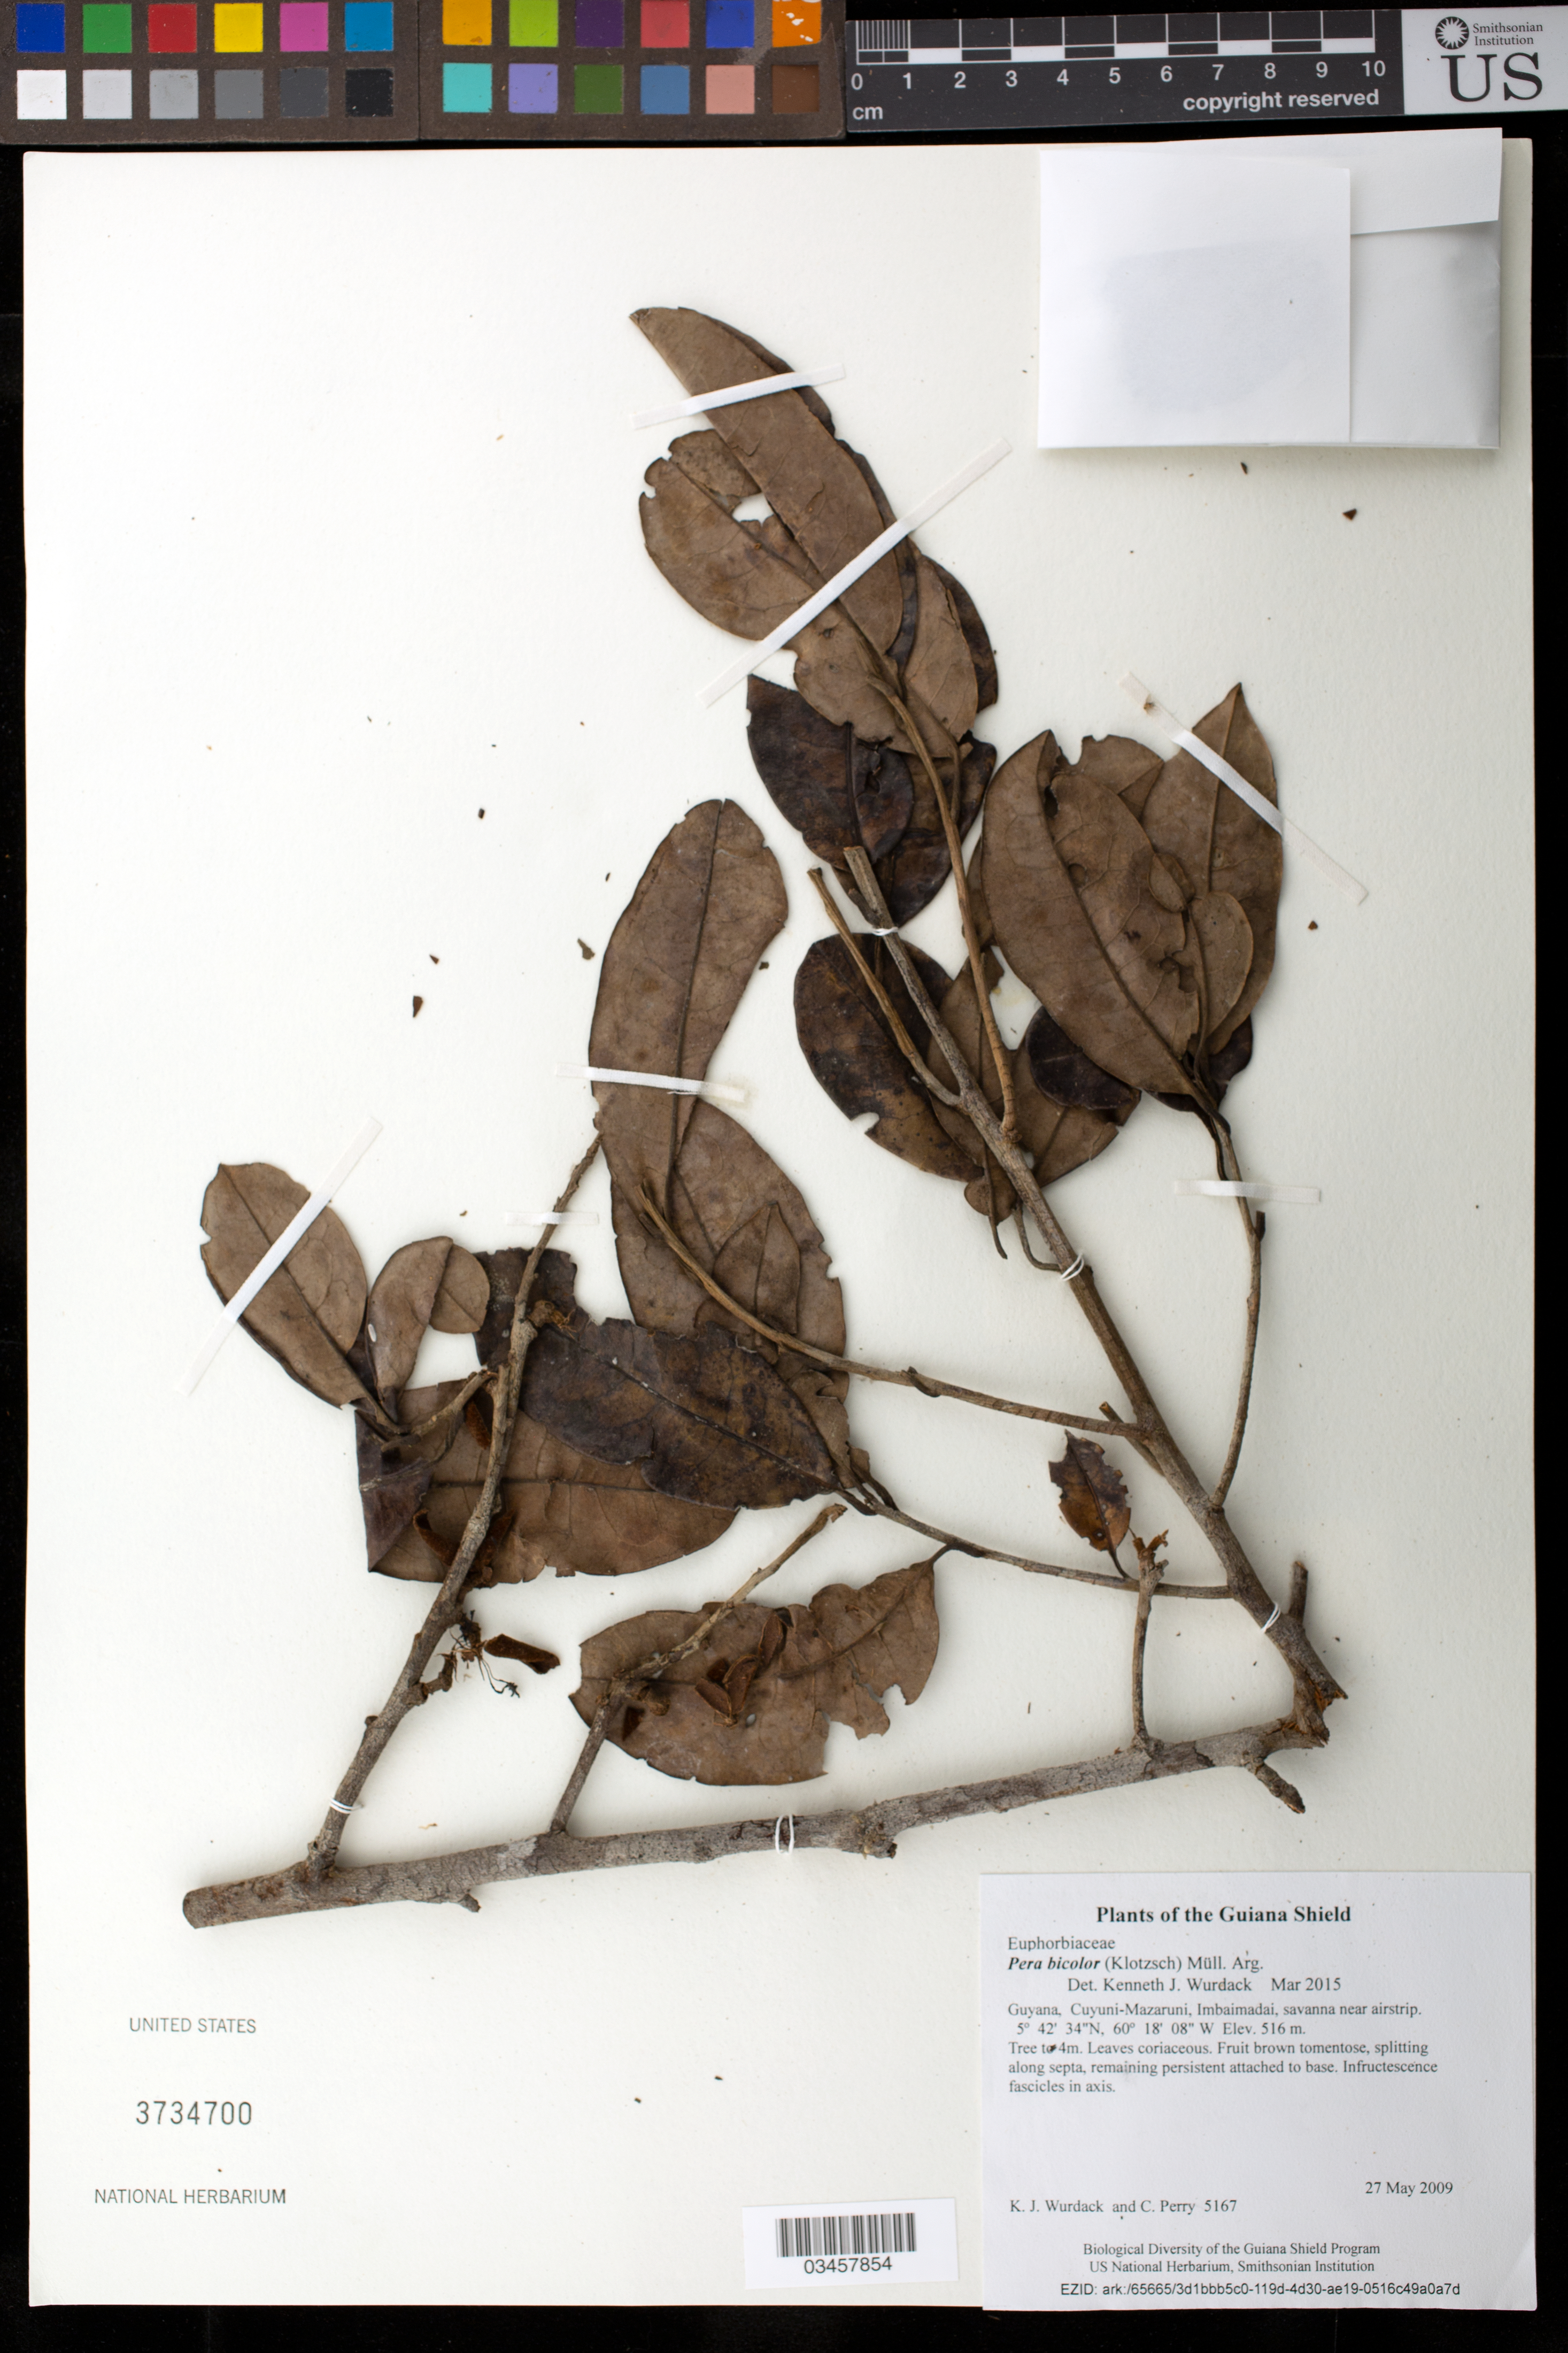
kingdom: Plantae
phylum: Tracheophyta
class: Magnoliopsida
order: Malpighiales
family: Peraceae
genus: Pera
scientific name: Pera bicolor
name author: (Klotzsch) Müll. Arg.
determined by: Wurdack, Kenneth J., (US), Smithsonian Institution - National Museum of Natural History (UNITED STATES)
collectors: K. Wurdack & C. Perry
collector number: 5167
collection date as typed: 27 May 2009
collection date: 2009-05-27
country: Guyana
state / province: Cuyuni-Mazaruni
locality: Imbaimadai, savanna near airstrip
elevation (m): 516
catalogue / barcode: US 3734700